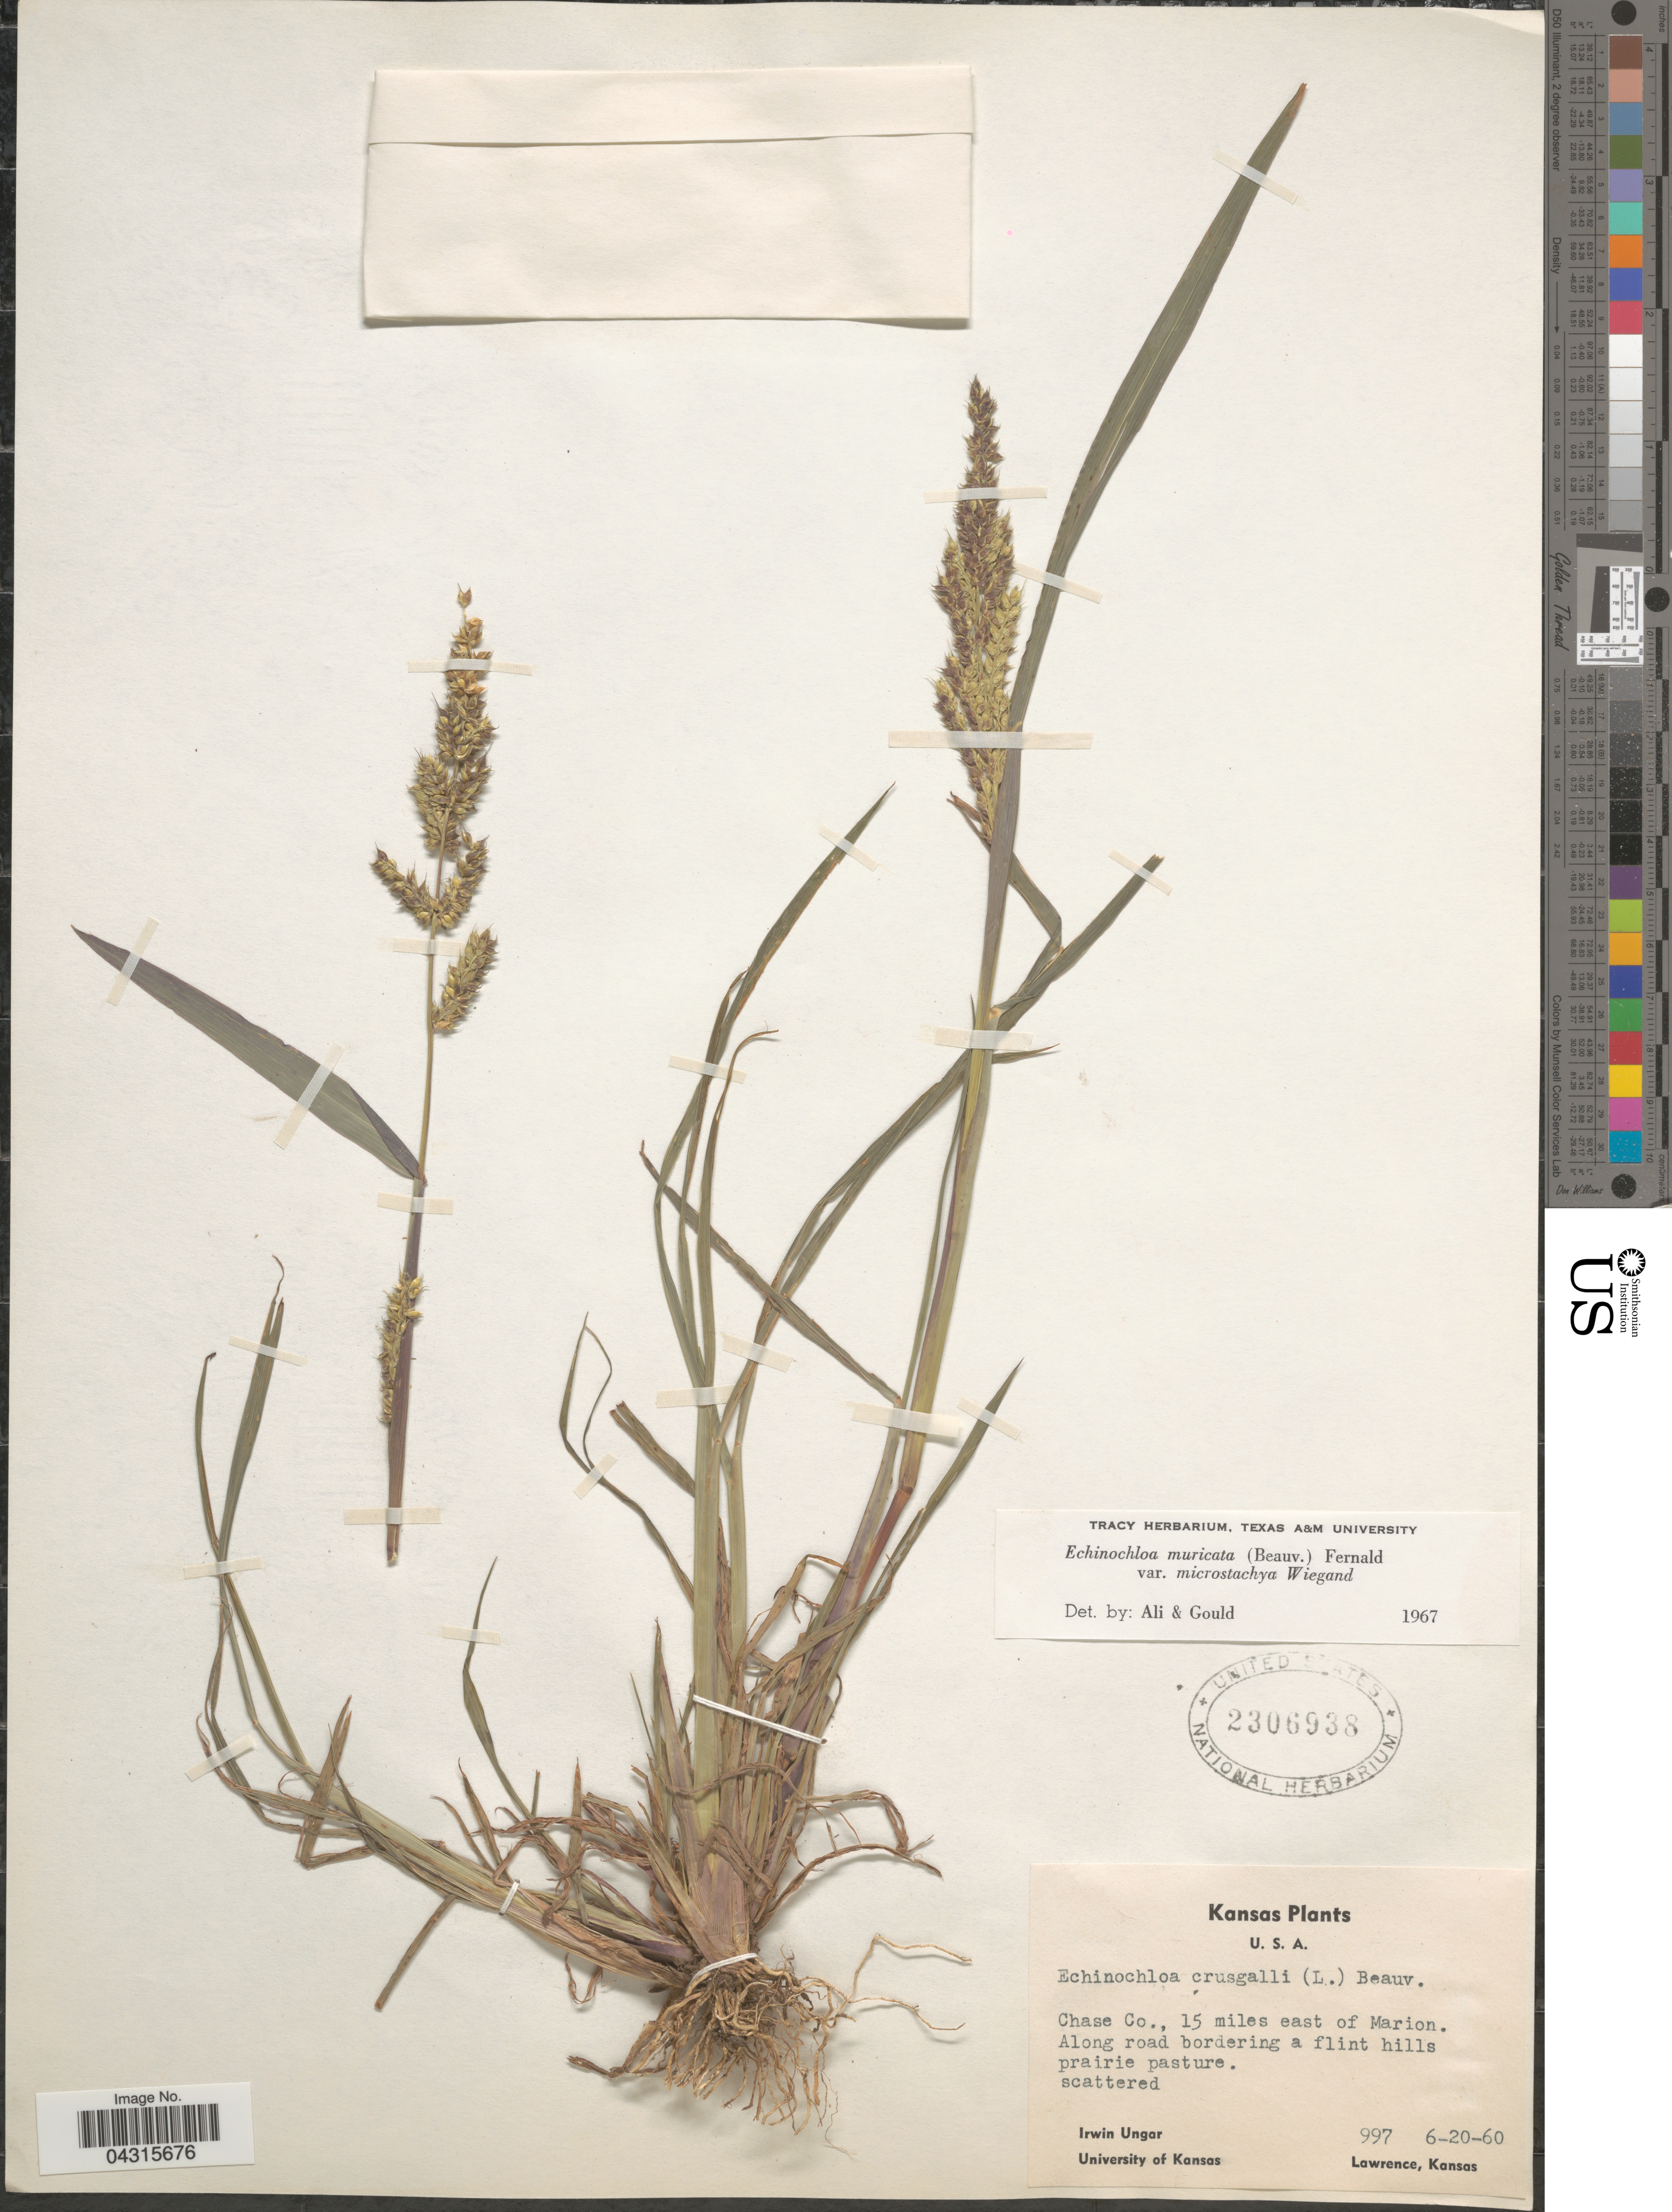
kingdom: Plantae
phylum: Tracheophyta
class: Liliopsida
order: Poales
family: Poaceae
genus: Echinochloa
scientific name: Echinochloa muricata var. microstachya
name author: Wiegand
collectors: I. Ungar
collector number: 997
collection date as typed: Transcribed d/m/y: 20/6/60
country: United States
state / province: Kansas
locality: Chase Co., 15 miles east of Marion. Along road bordering a flint hills prairie pasture.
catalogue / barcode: US 2306938